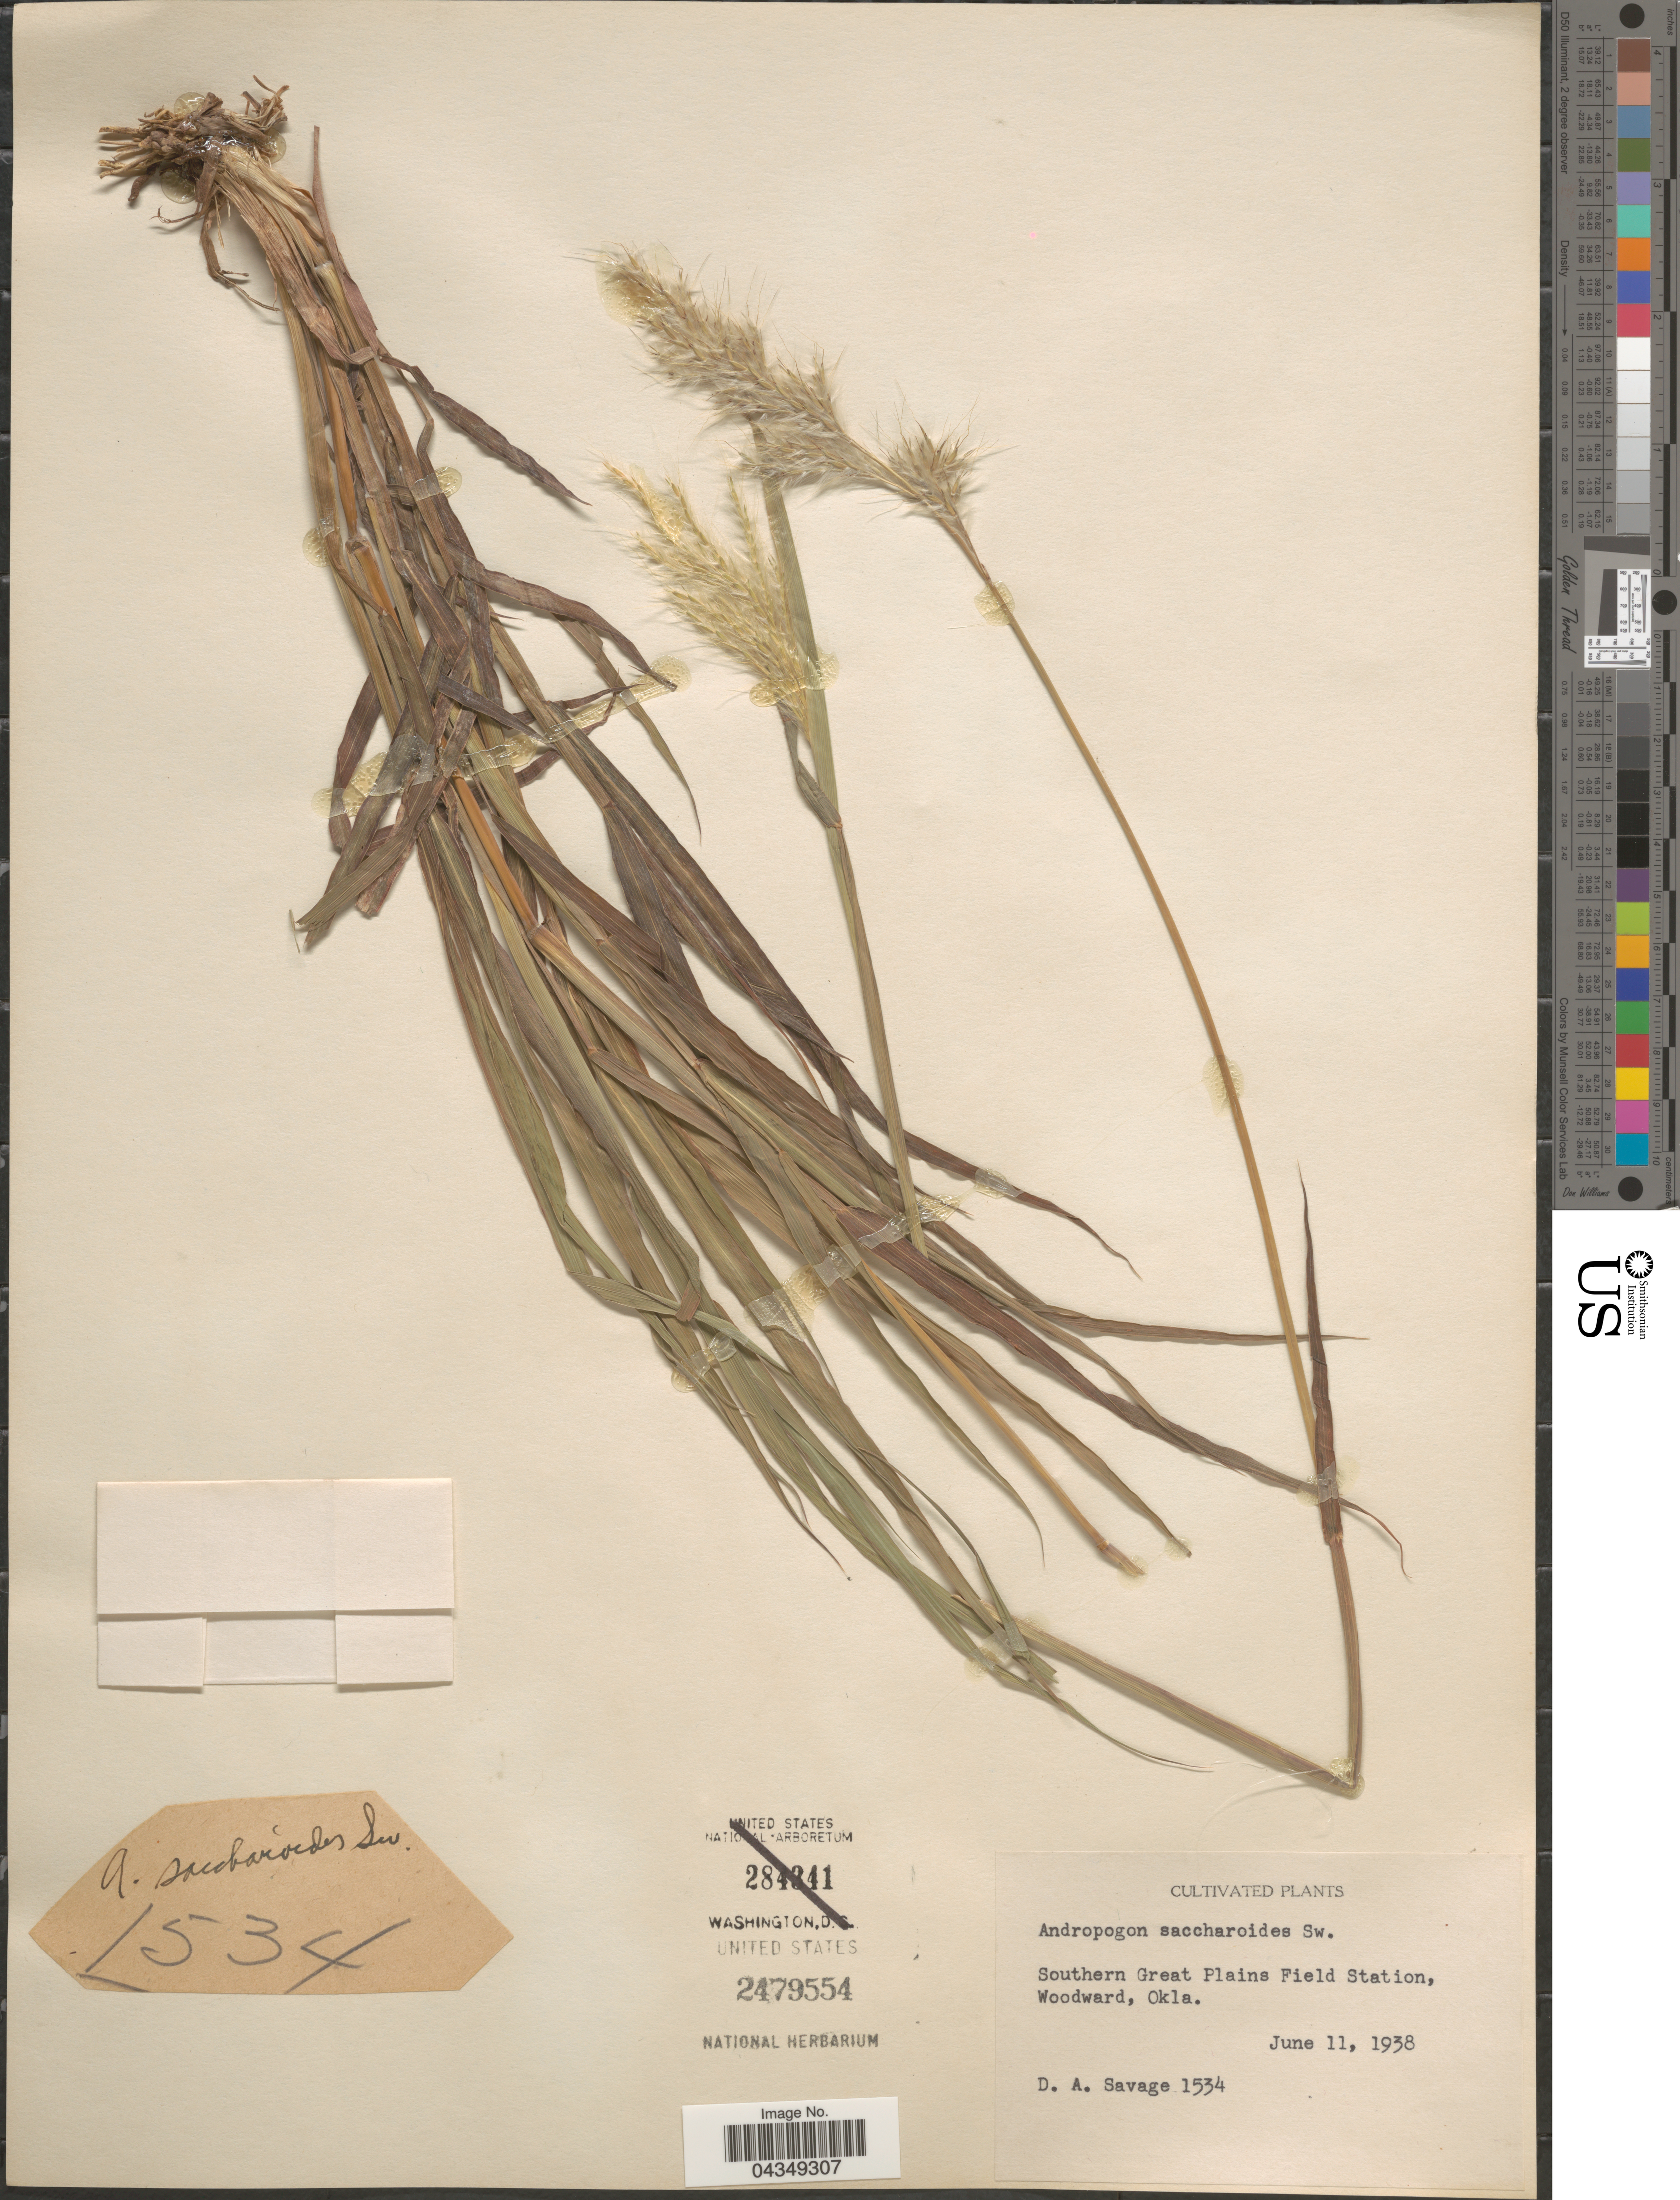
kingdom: Plantae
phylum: Tracheophyta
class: Liliopsida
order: Poales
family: Poaceae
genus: Bothriochloa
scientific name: Bothriochloa saccharoides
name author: (Sw.) Rydb.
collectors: D. Savage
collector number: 1534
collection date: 1938-06-11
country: United States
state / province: Oklahoma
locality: Southern Great Plains Field Station, Woodward.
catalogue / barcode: US 2479554